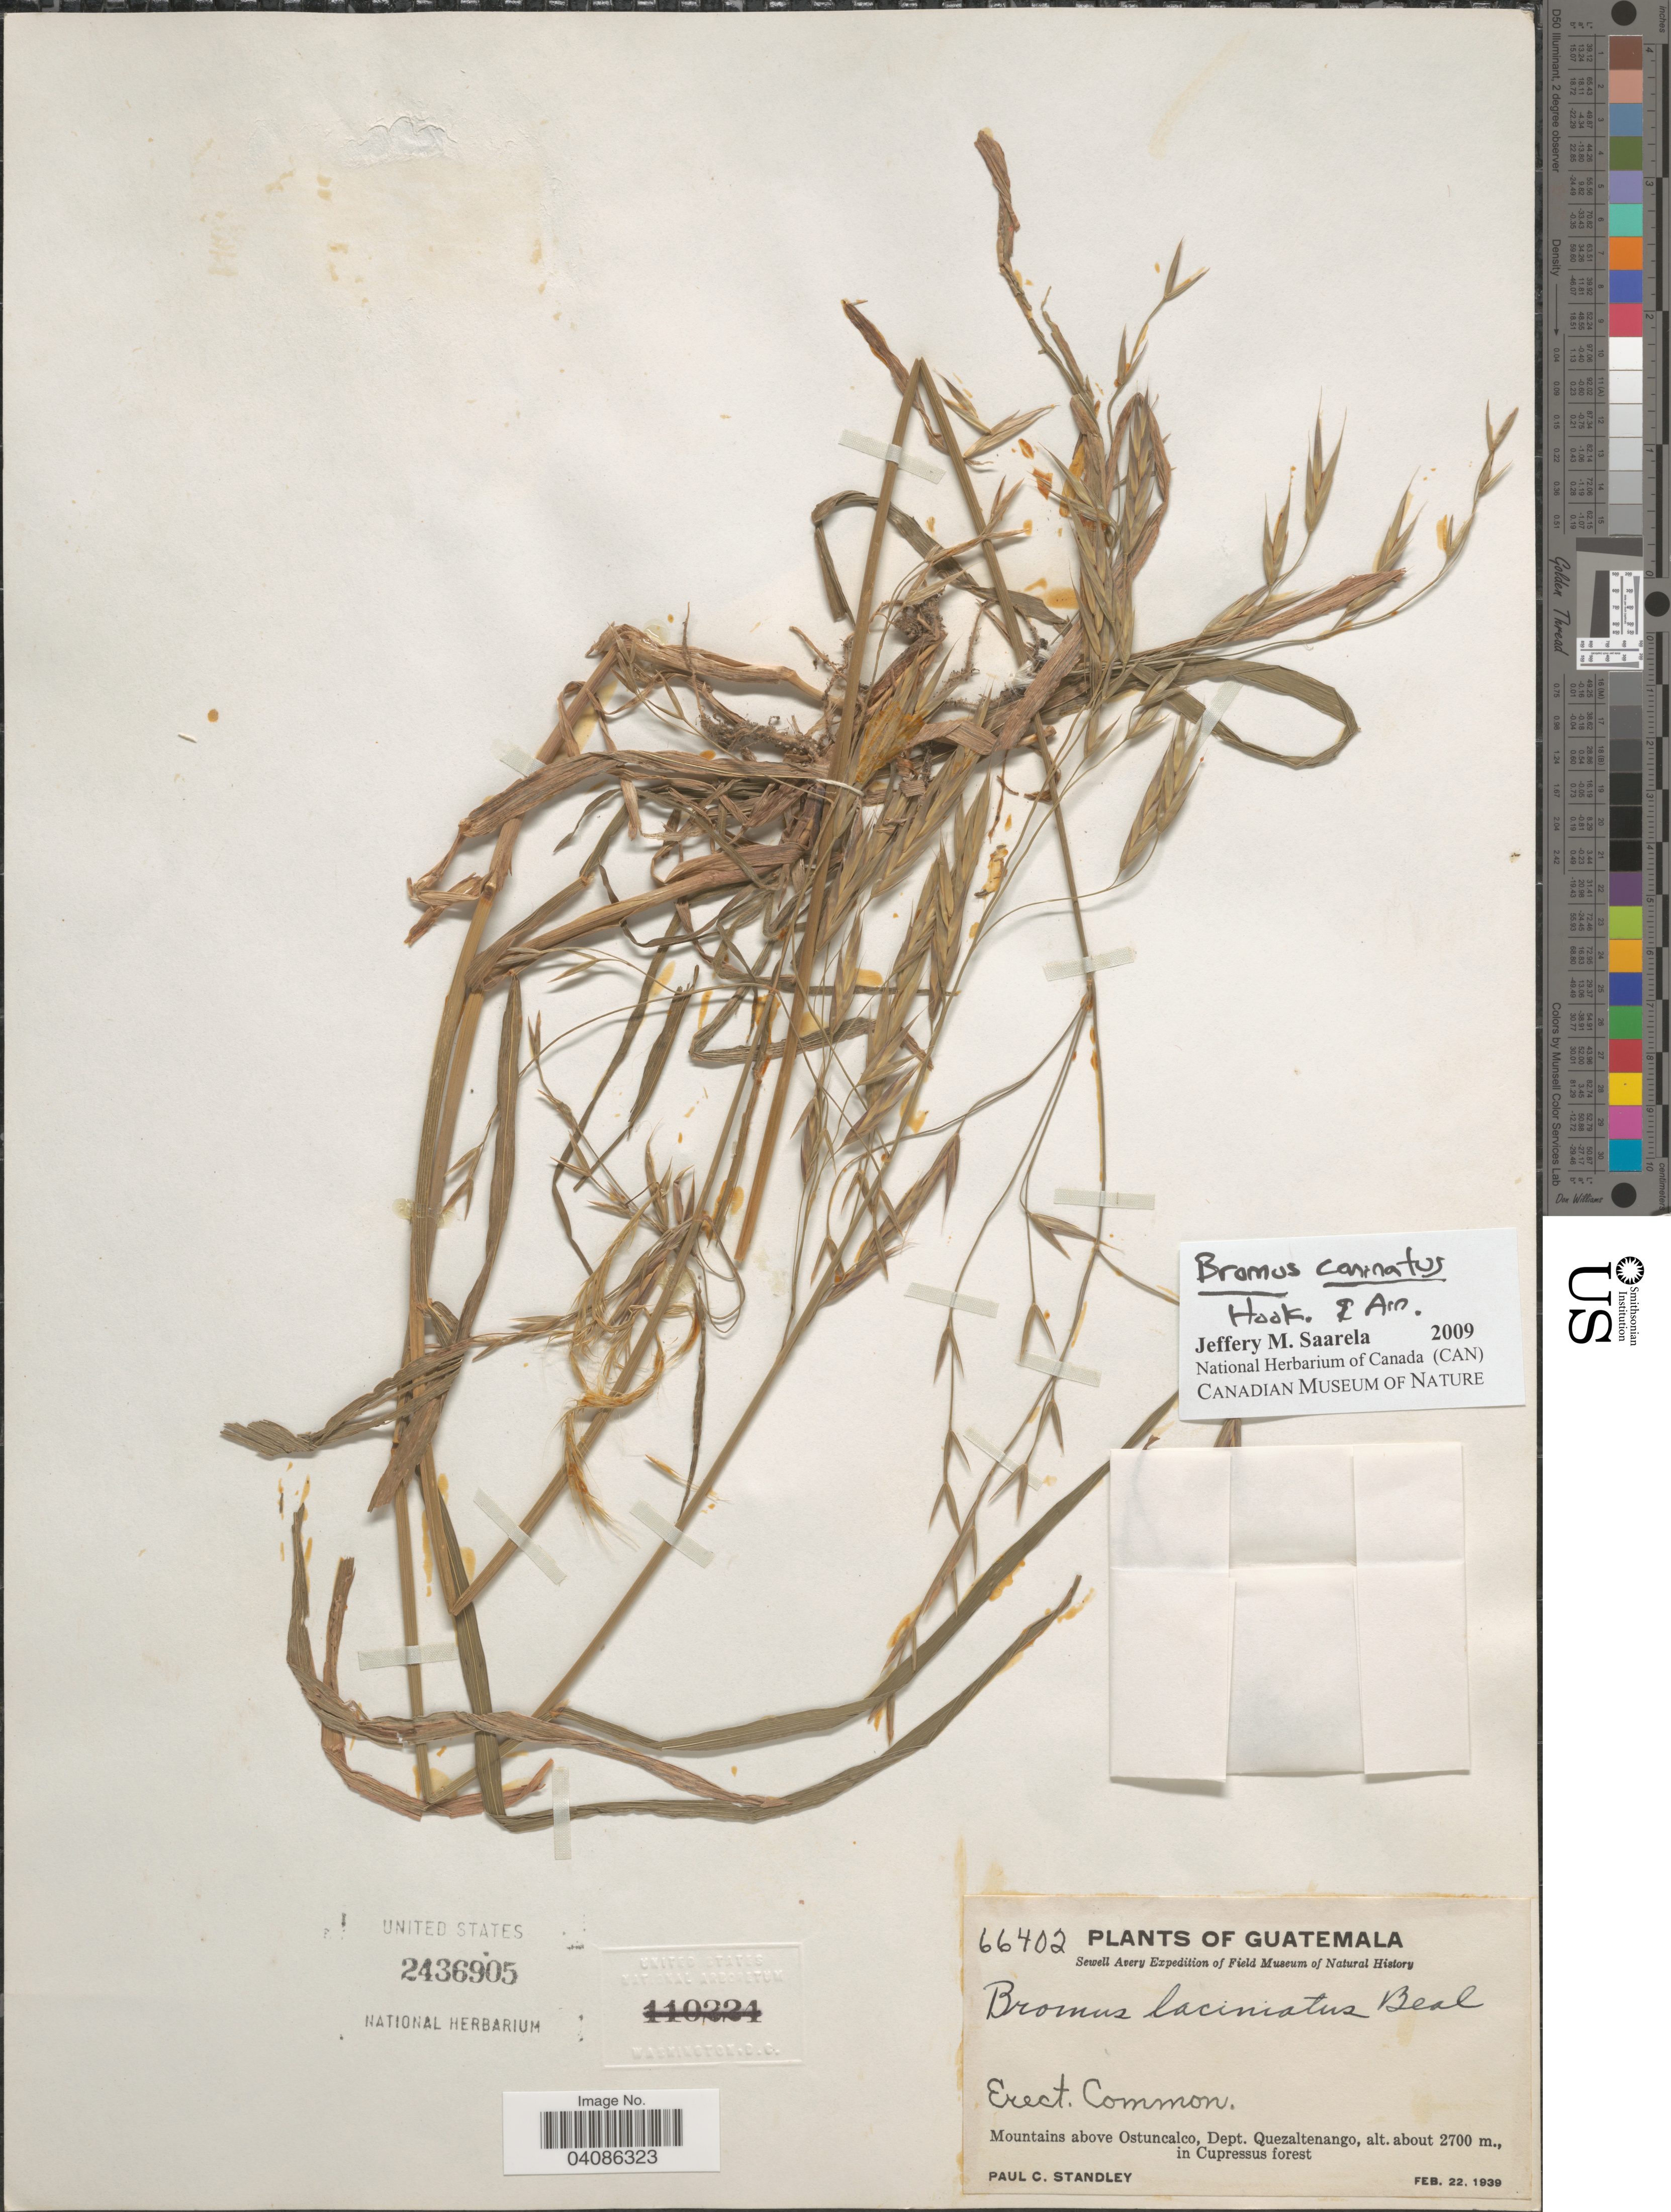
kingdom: Plantae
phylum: Tracheophyta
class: Liliopsida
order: Poales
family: Poaceae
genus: Bromus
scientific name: Bromus carinatus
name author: Hook. & Arn.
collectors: P. C. Standley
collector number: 66402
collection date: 1939-02-22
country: Guatemala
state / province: Quetzaltenango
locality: Sewell Avery Expedition of Field Museum of Natural History. Mountains above Ostuncalco, Dept. Quezaltenango, in Cupressus forest.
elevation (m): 2700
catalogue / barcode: US 2436905